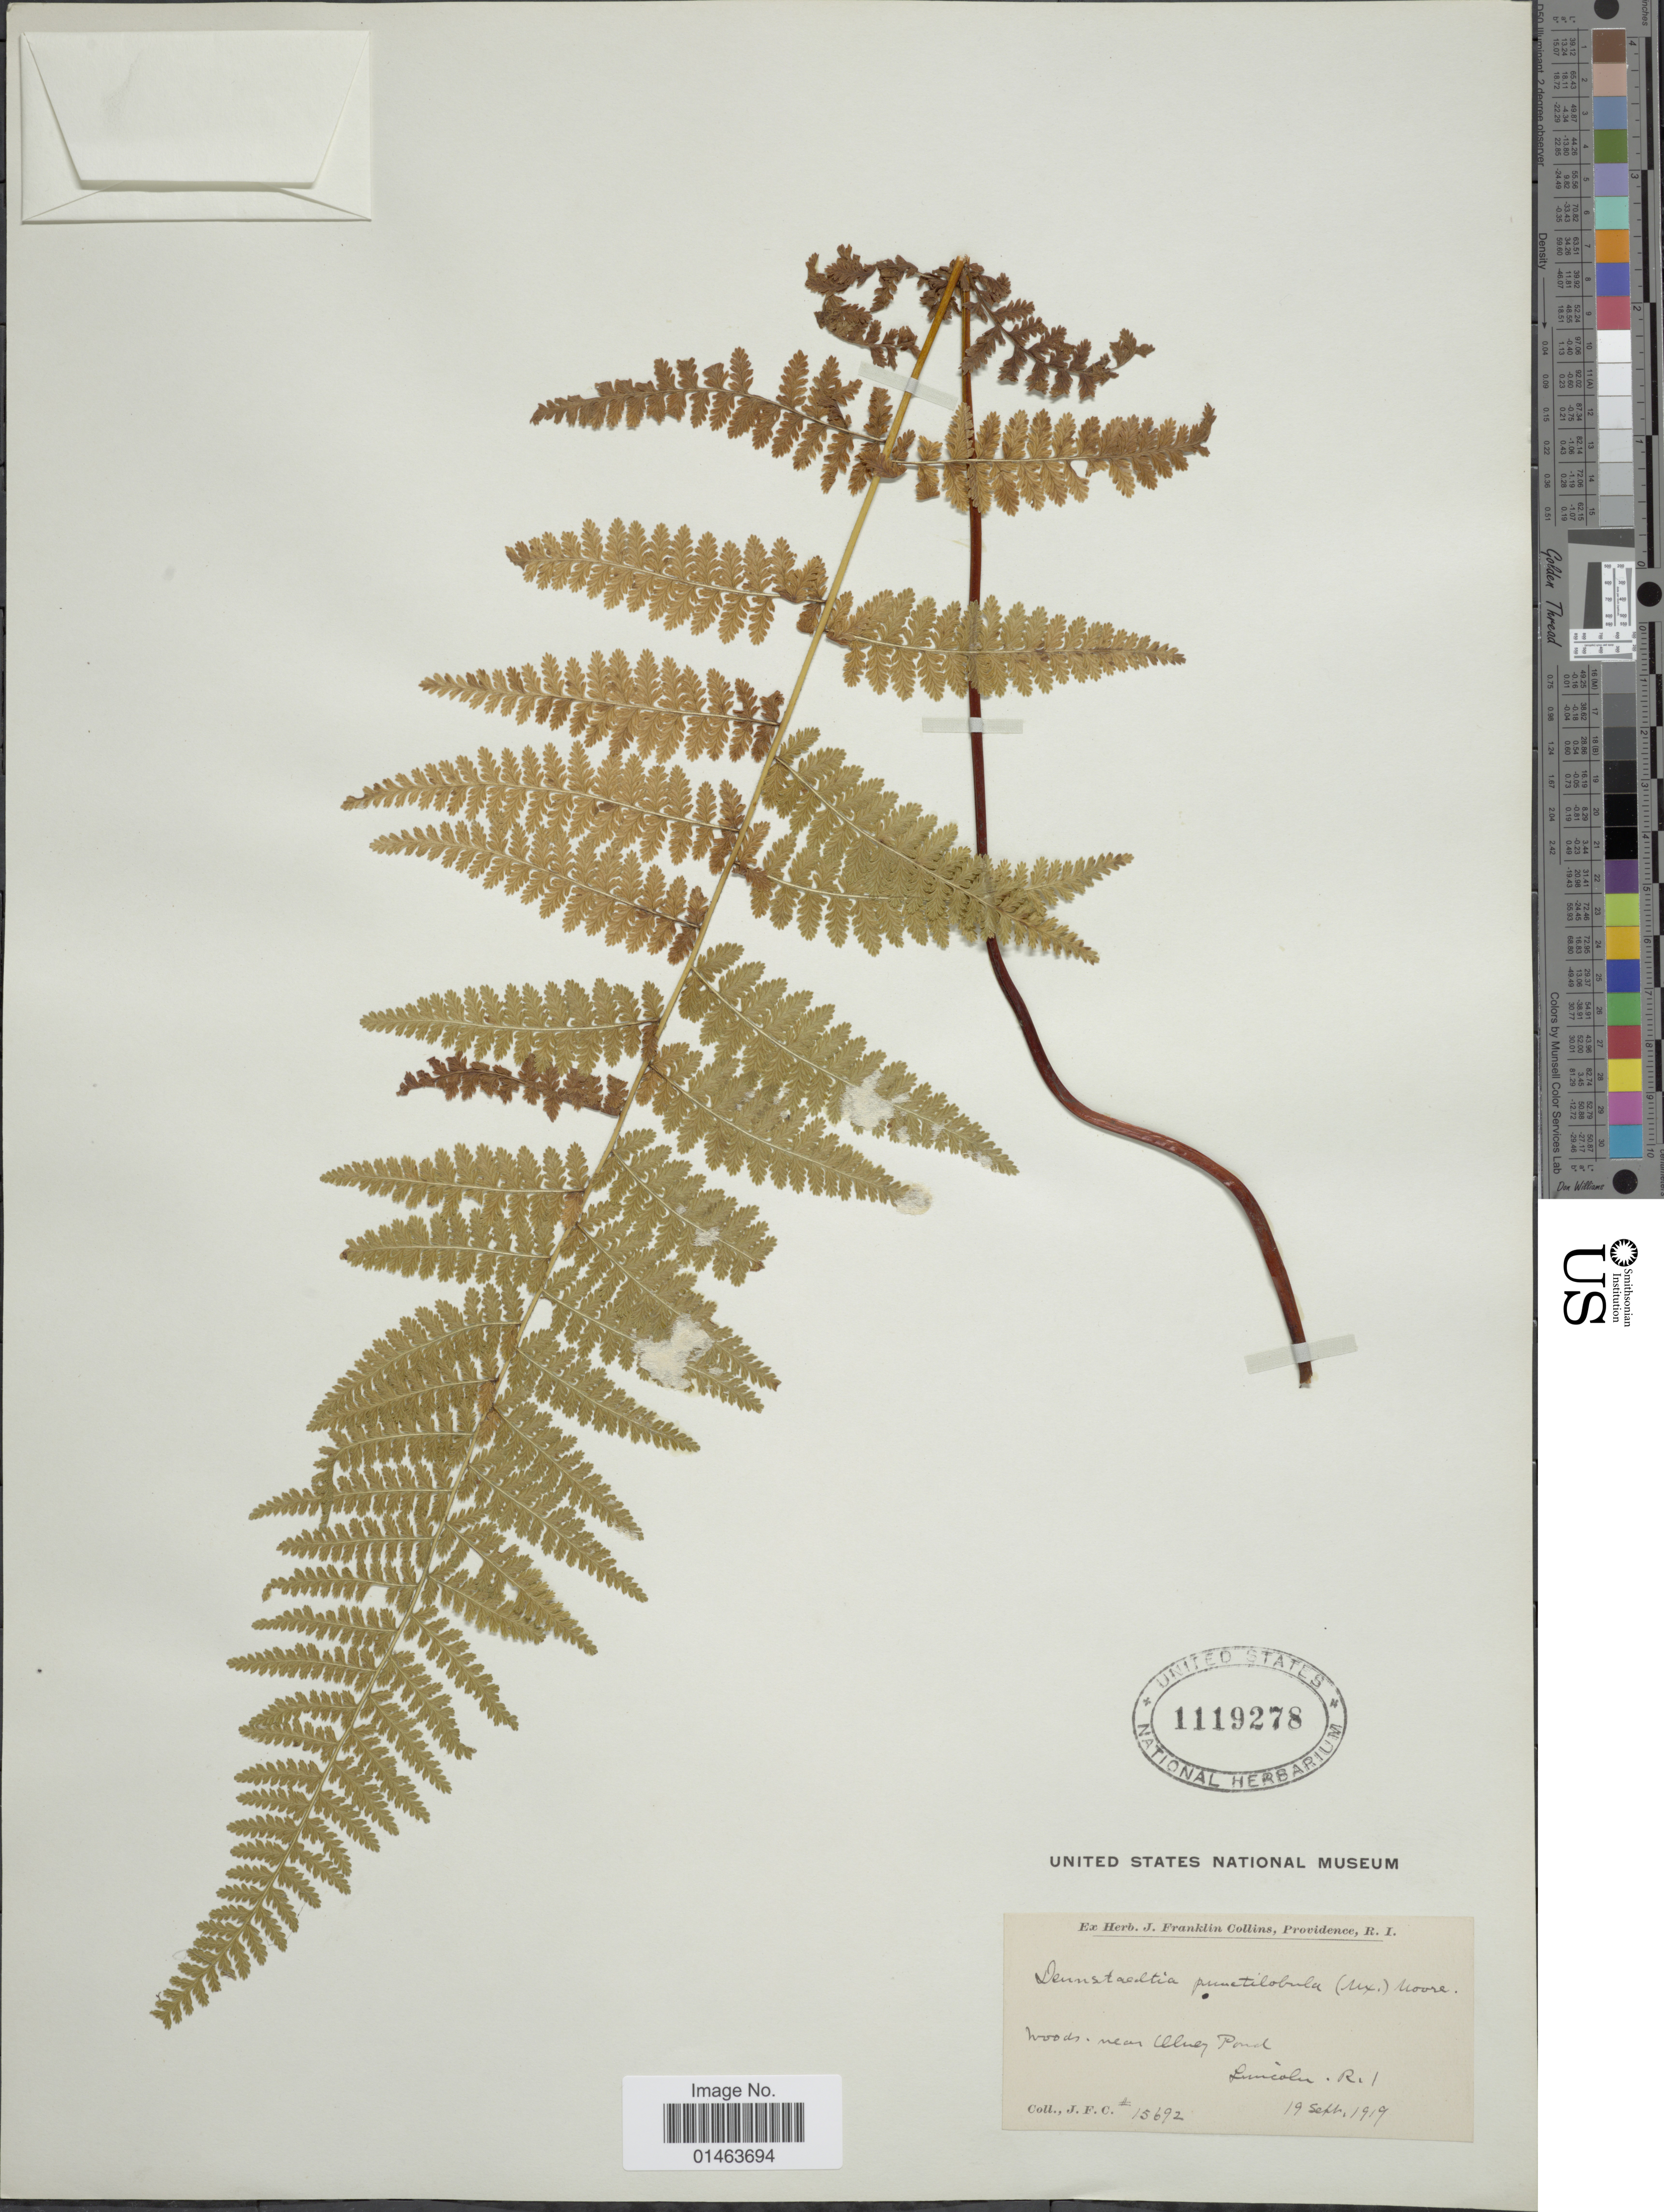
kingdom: Plantae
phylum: Tracheophyta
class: Polypodiopsida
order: Polypodiales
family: Dennstaedtiaceae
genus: Dennstaedtia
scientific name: Dennstaedtia punctilobula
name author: (Michx.) T. Moore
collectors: J. Collins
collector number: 15692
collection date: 1919-09-19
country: United States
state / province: Rhode Island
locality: Woods, near Illney Ponds, Lincoln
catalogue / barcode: US 1119278